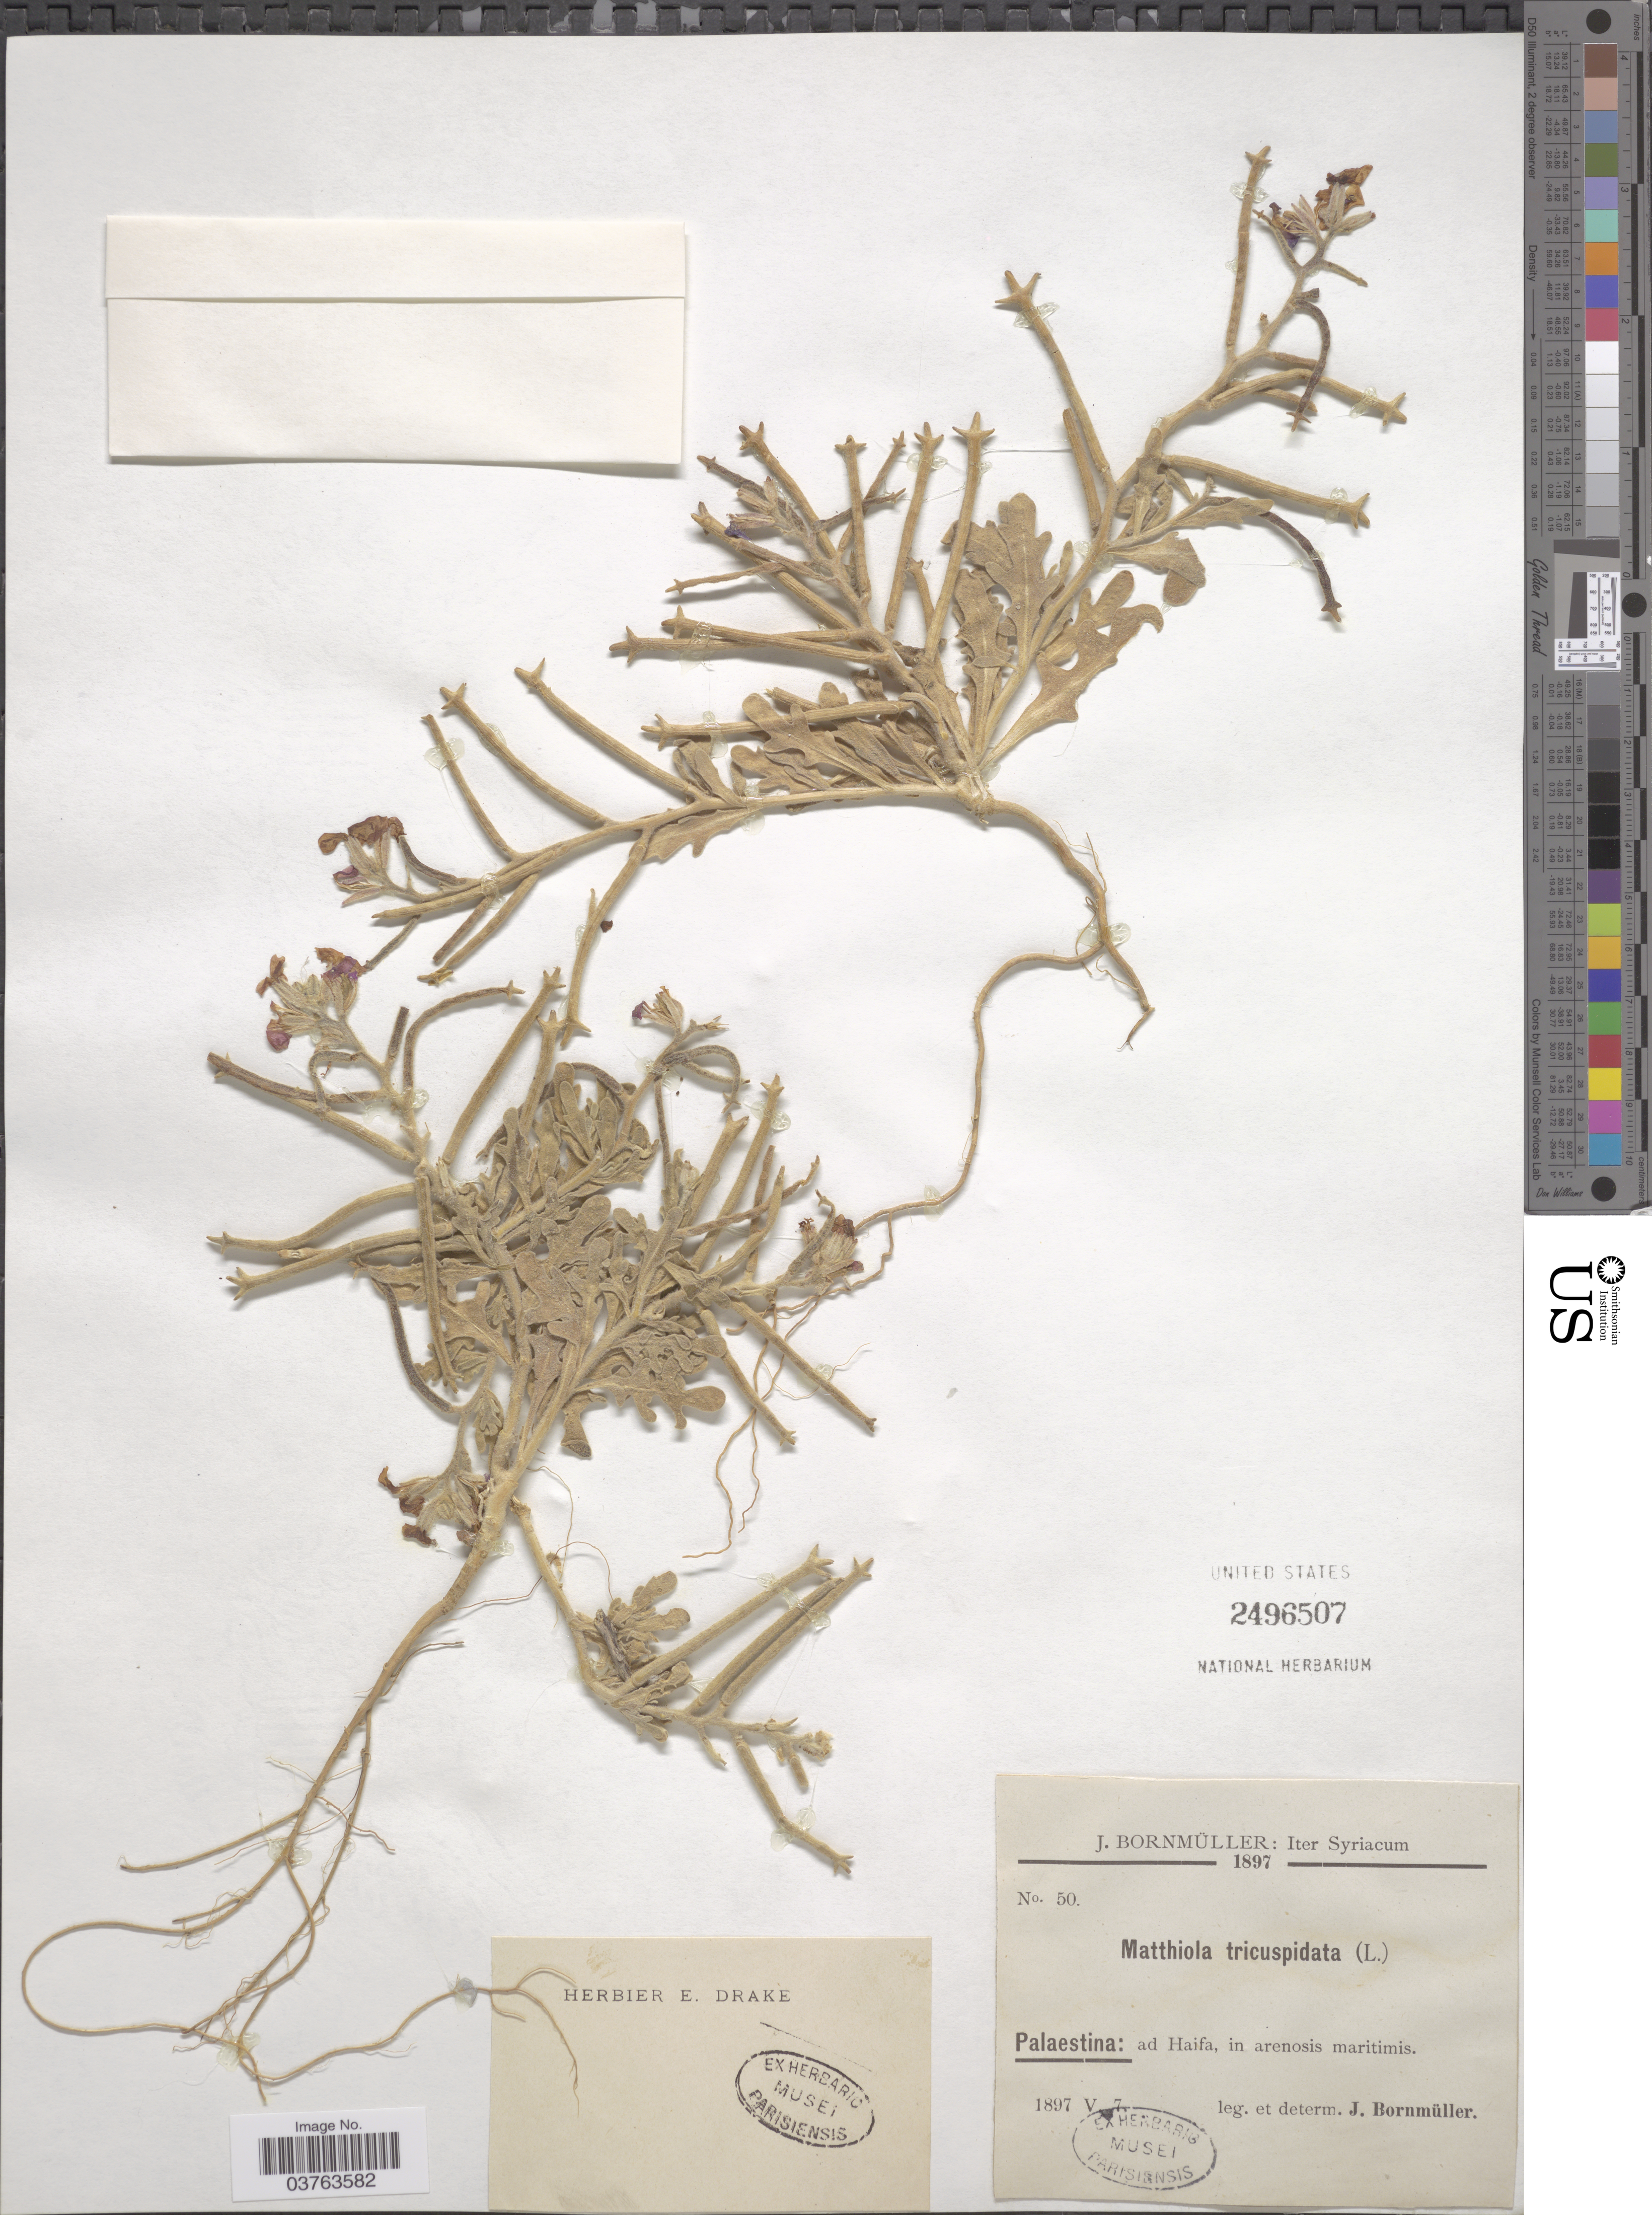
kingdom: Plantae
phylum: Tracheophyta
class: Magnoliopsida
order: Brassicales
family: Brassicaceae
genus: Matthiola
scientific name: Matthiola tricuspidata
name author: (L.) W.T. Aiton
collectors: J. Bornmüller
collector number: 50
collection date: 1897-05-07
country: Syria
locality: Iter Syriacum. Palaestina: ad Haifa, in arenosis maritimis.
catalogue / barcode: US 2496507